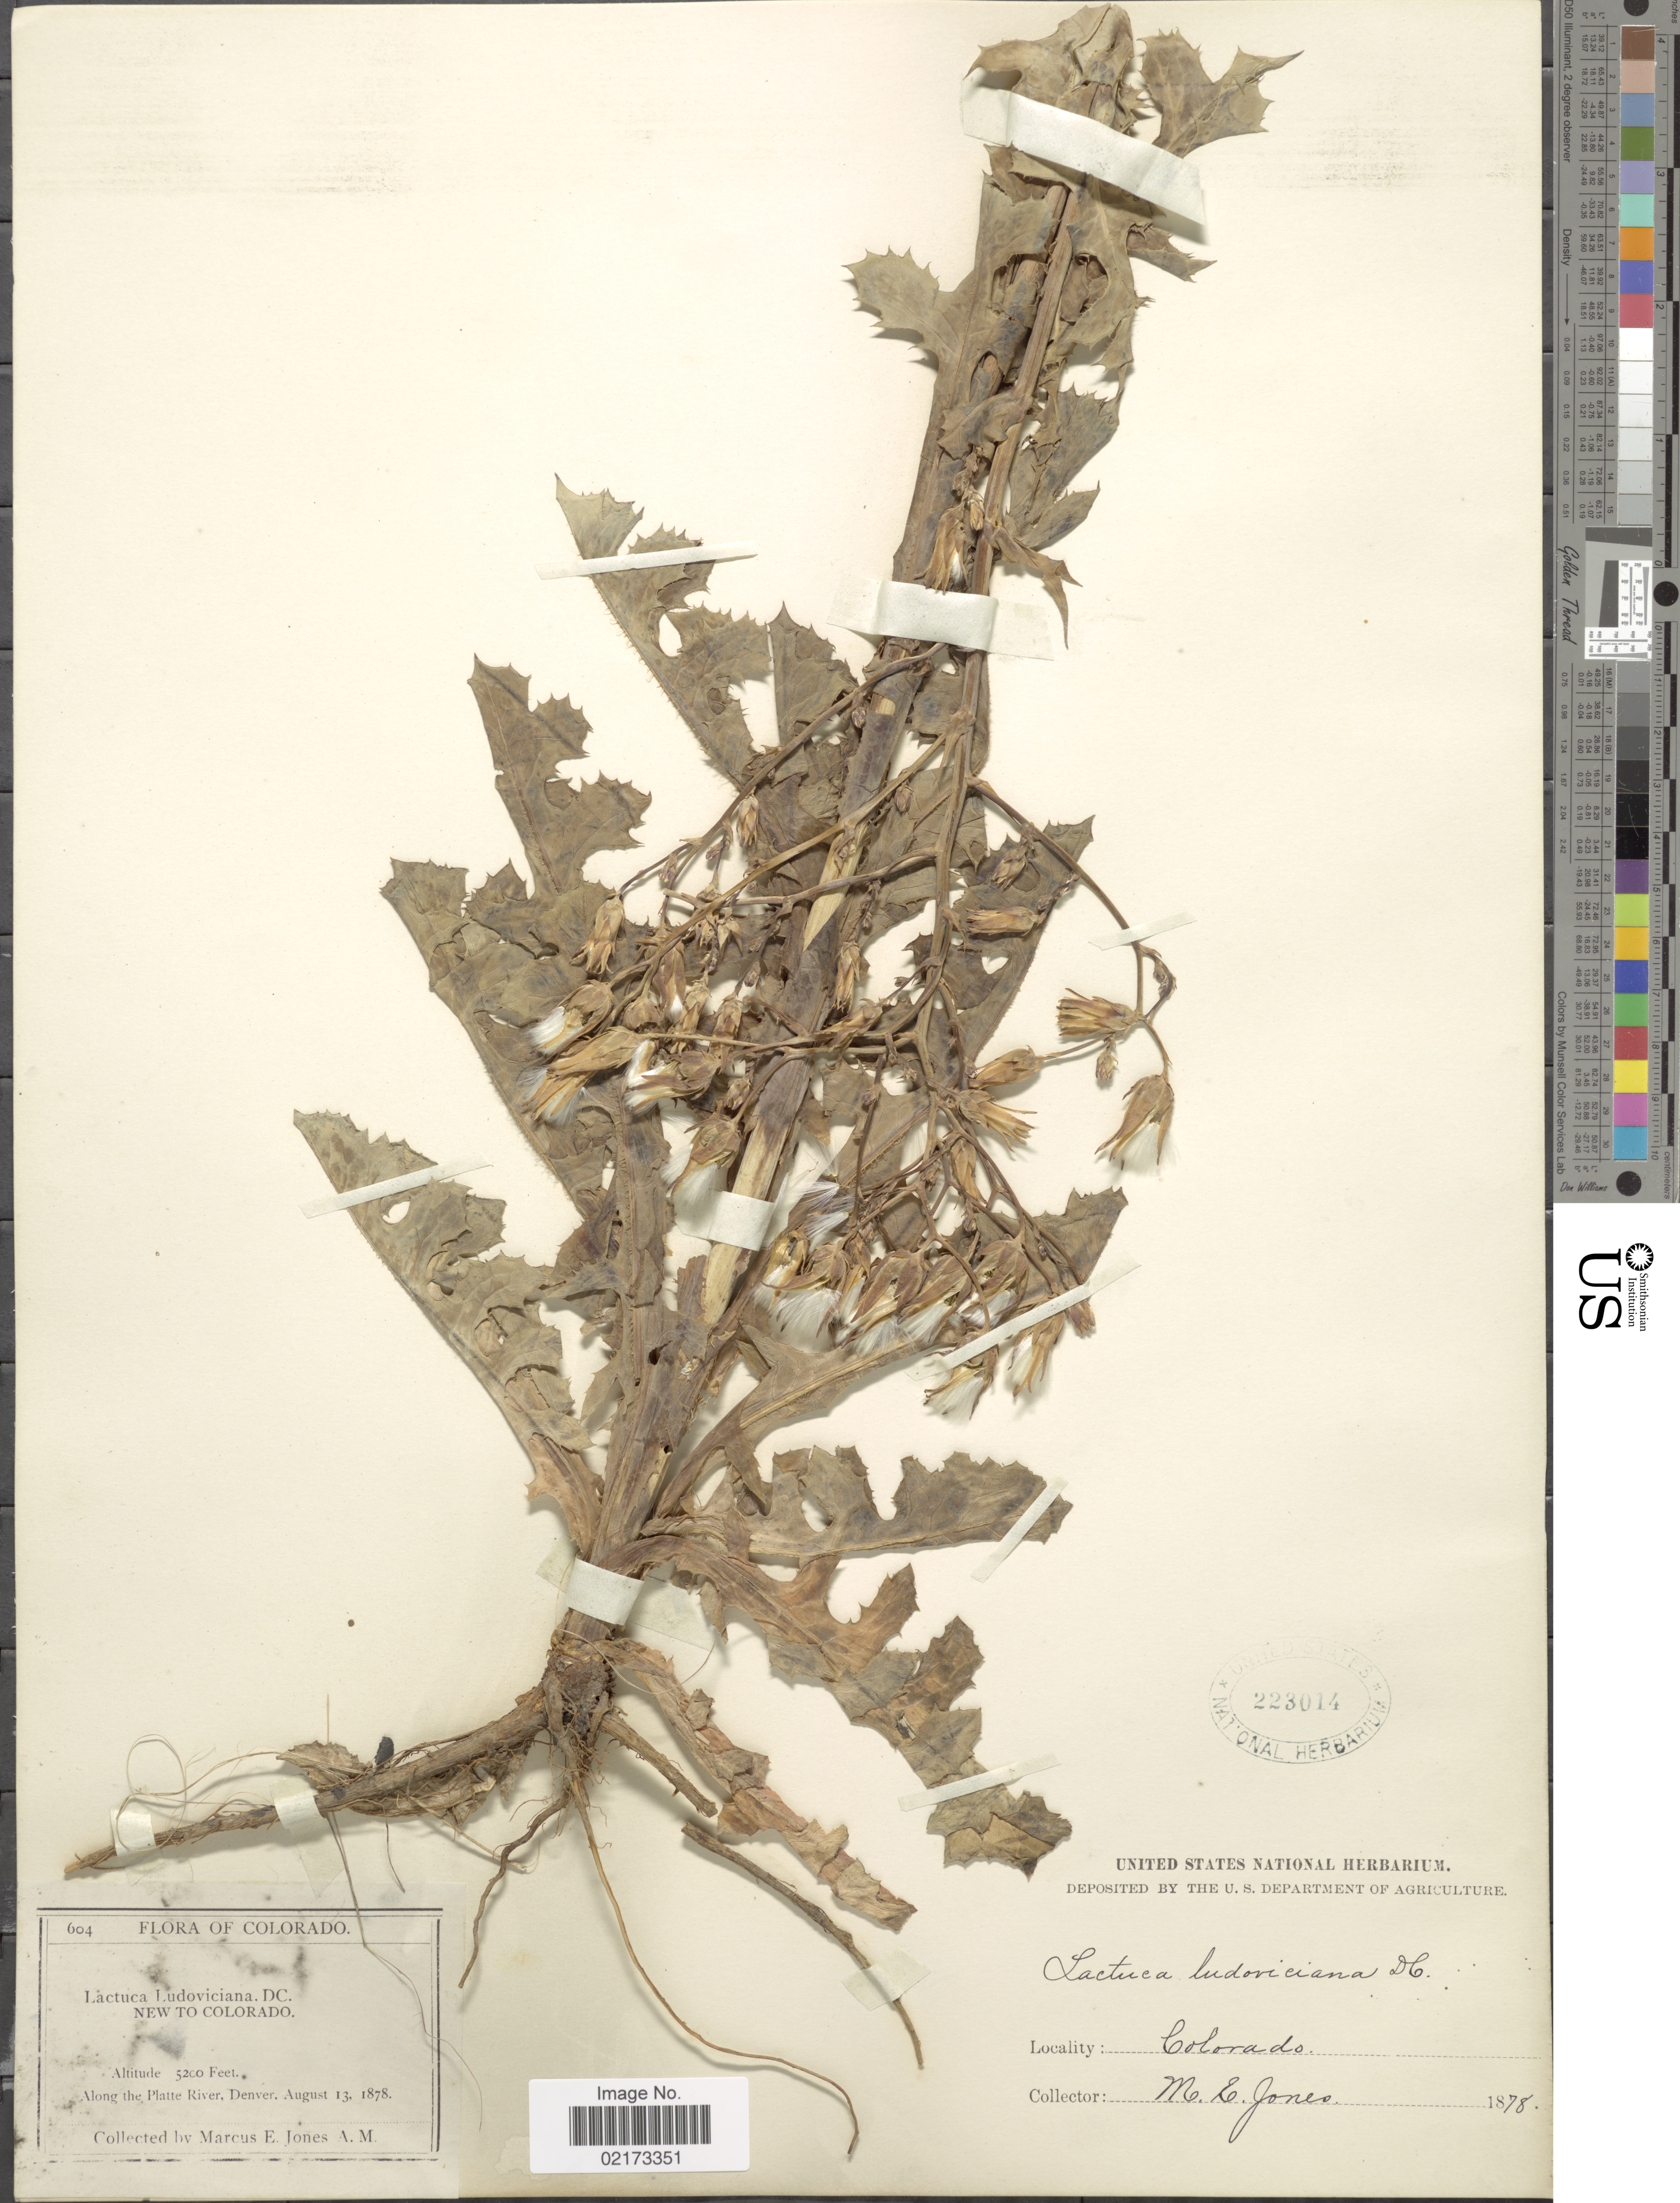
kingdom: Plantae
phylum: Tracheophyta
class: Magnoliopsida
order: Asterales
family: Asteraceae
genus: Lactuca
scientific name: Lactuca ludoviciana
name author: (Nutt.) Riddell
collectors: M. E. Jones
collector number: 604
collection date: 1878-08-13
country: United States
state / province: Colorado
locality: Along the Platte River, Denver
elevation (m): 1585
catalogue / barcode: US 223014